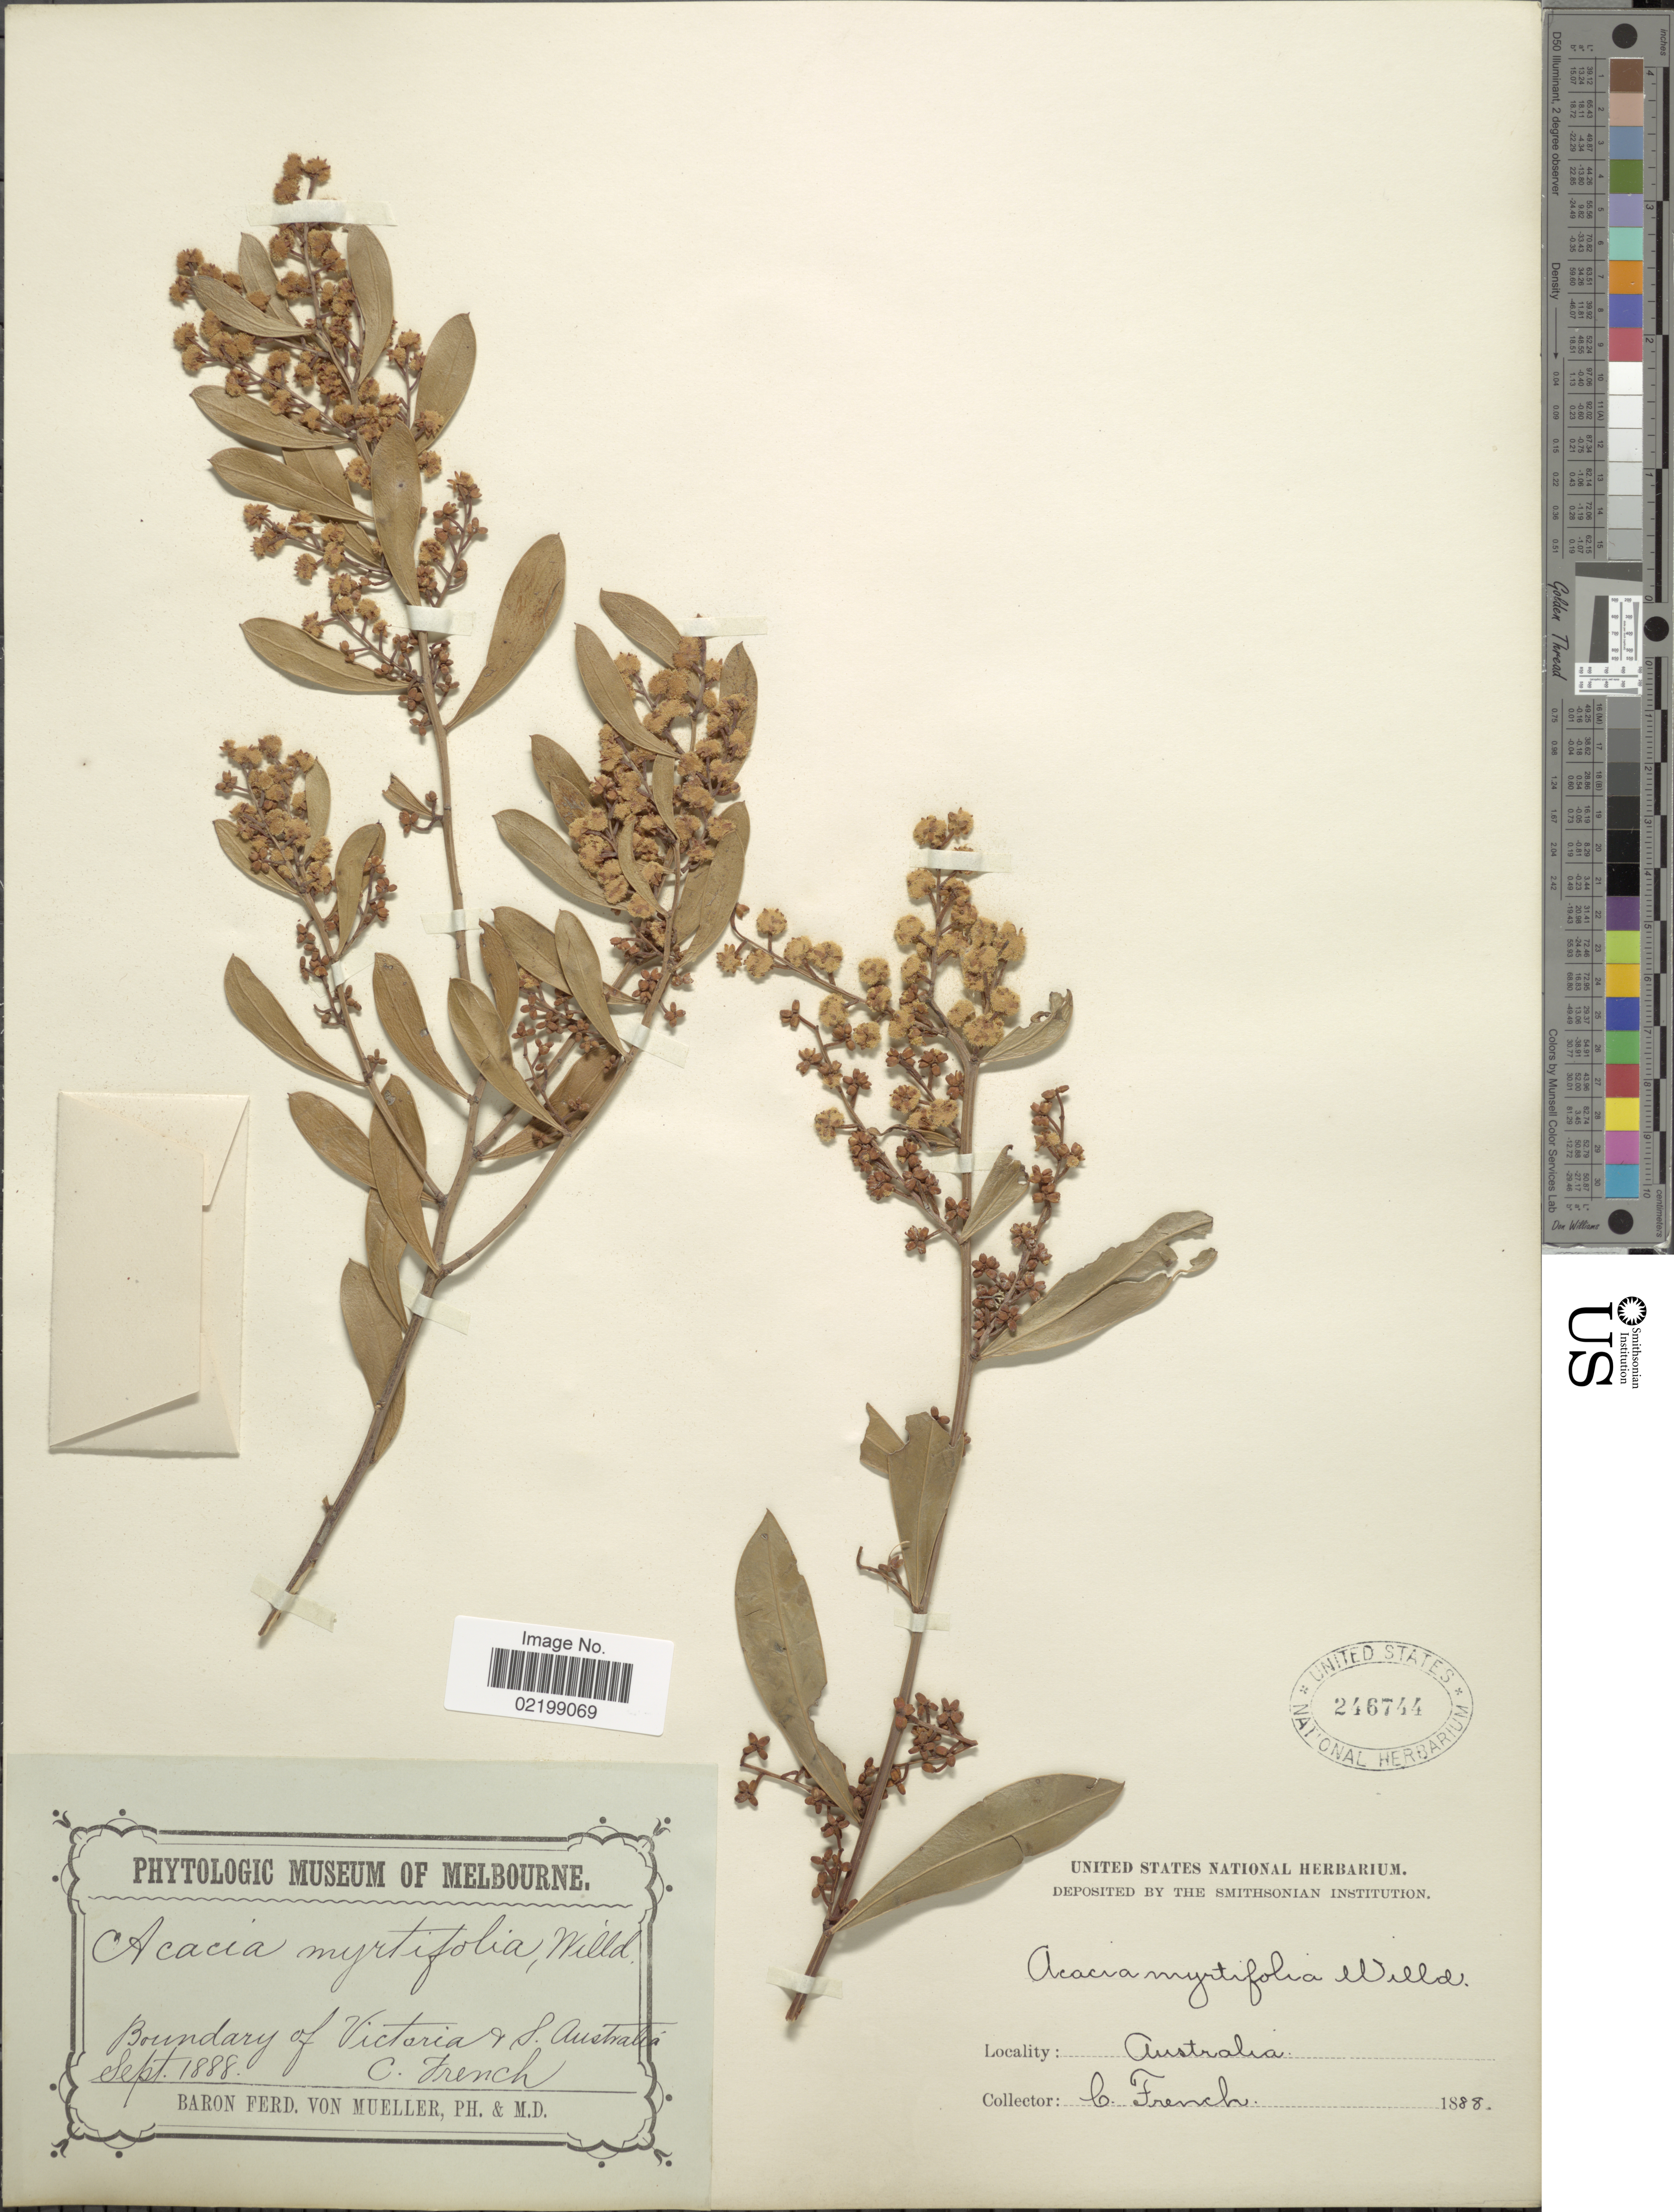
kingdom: Plantae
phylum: Tracheophyta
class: Magnoliopsida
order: Fabales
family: Fabaceae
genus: Acacia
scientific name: Acacia myrtifolia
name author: (Sm.) Willd.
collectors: C. French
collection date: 1888-09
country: Australia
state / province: South Australia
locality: Boundary of Vicotira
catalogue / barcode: US 246744